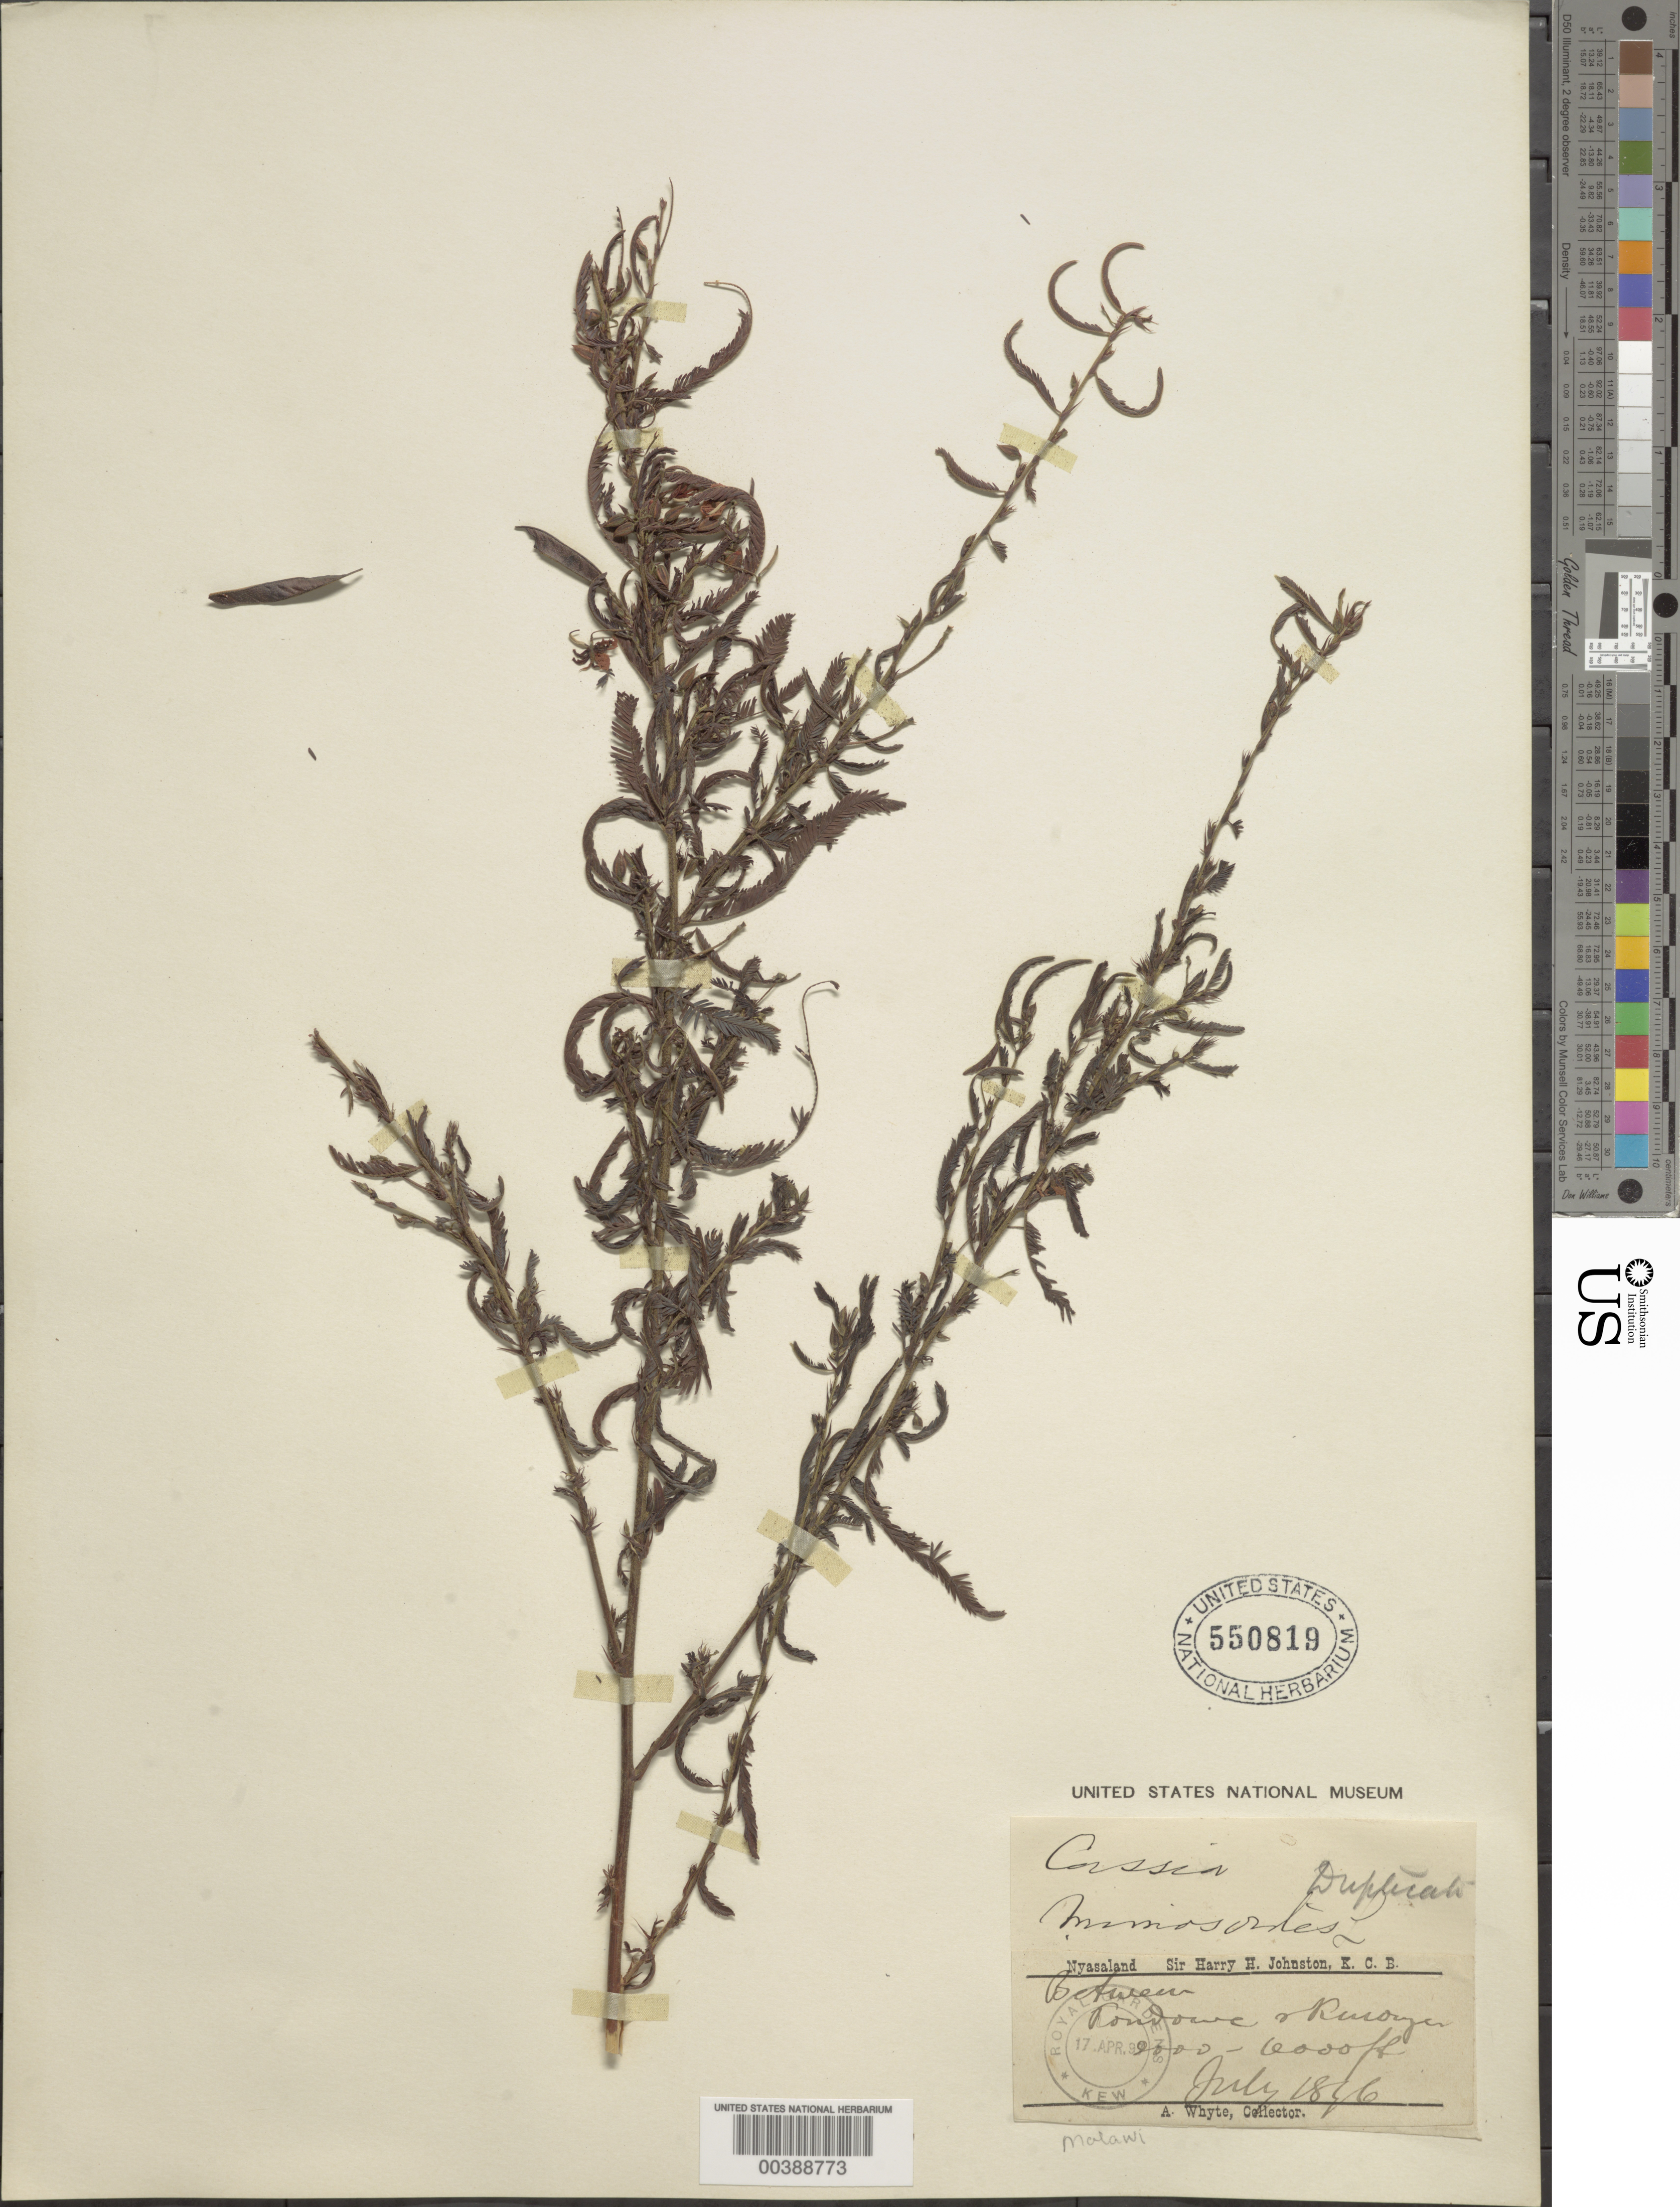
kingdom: Plantae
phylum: Tracheophyta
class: Magnoliopsida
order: Fabales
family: Fabaceae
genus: Chamaecrista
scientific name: Chamaecrista mimosoides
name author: (L.) Greene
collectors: A. Whyte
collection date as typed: Jul 1896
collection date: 1896-07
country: Malawi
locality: Between rondowe and renoyer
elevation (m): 610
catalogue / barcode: US 550819